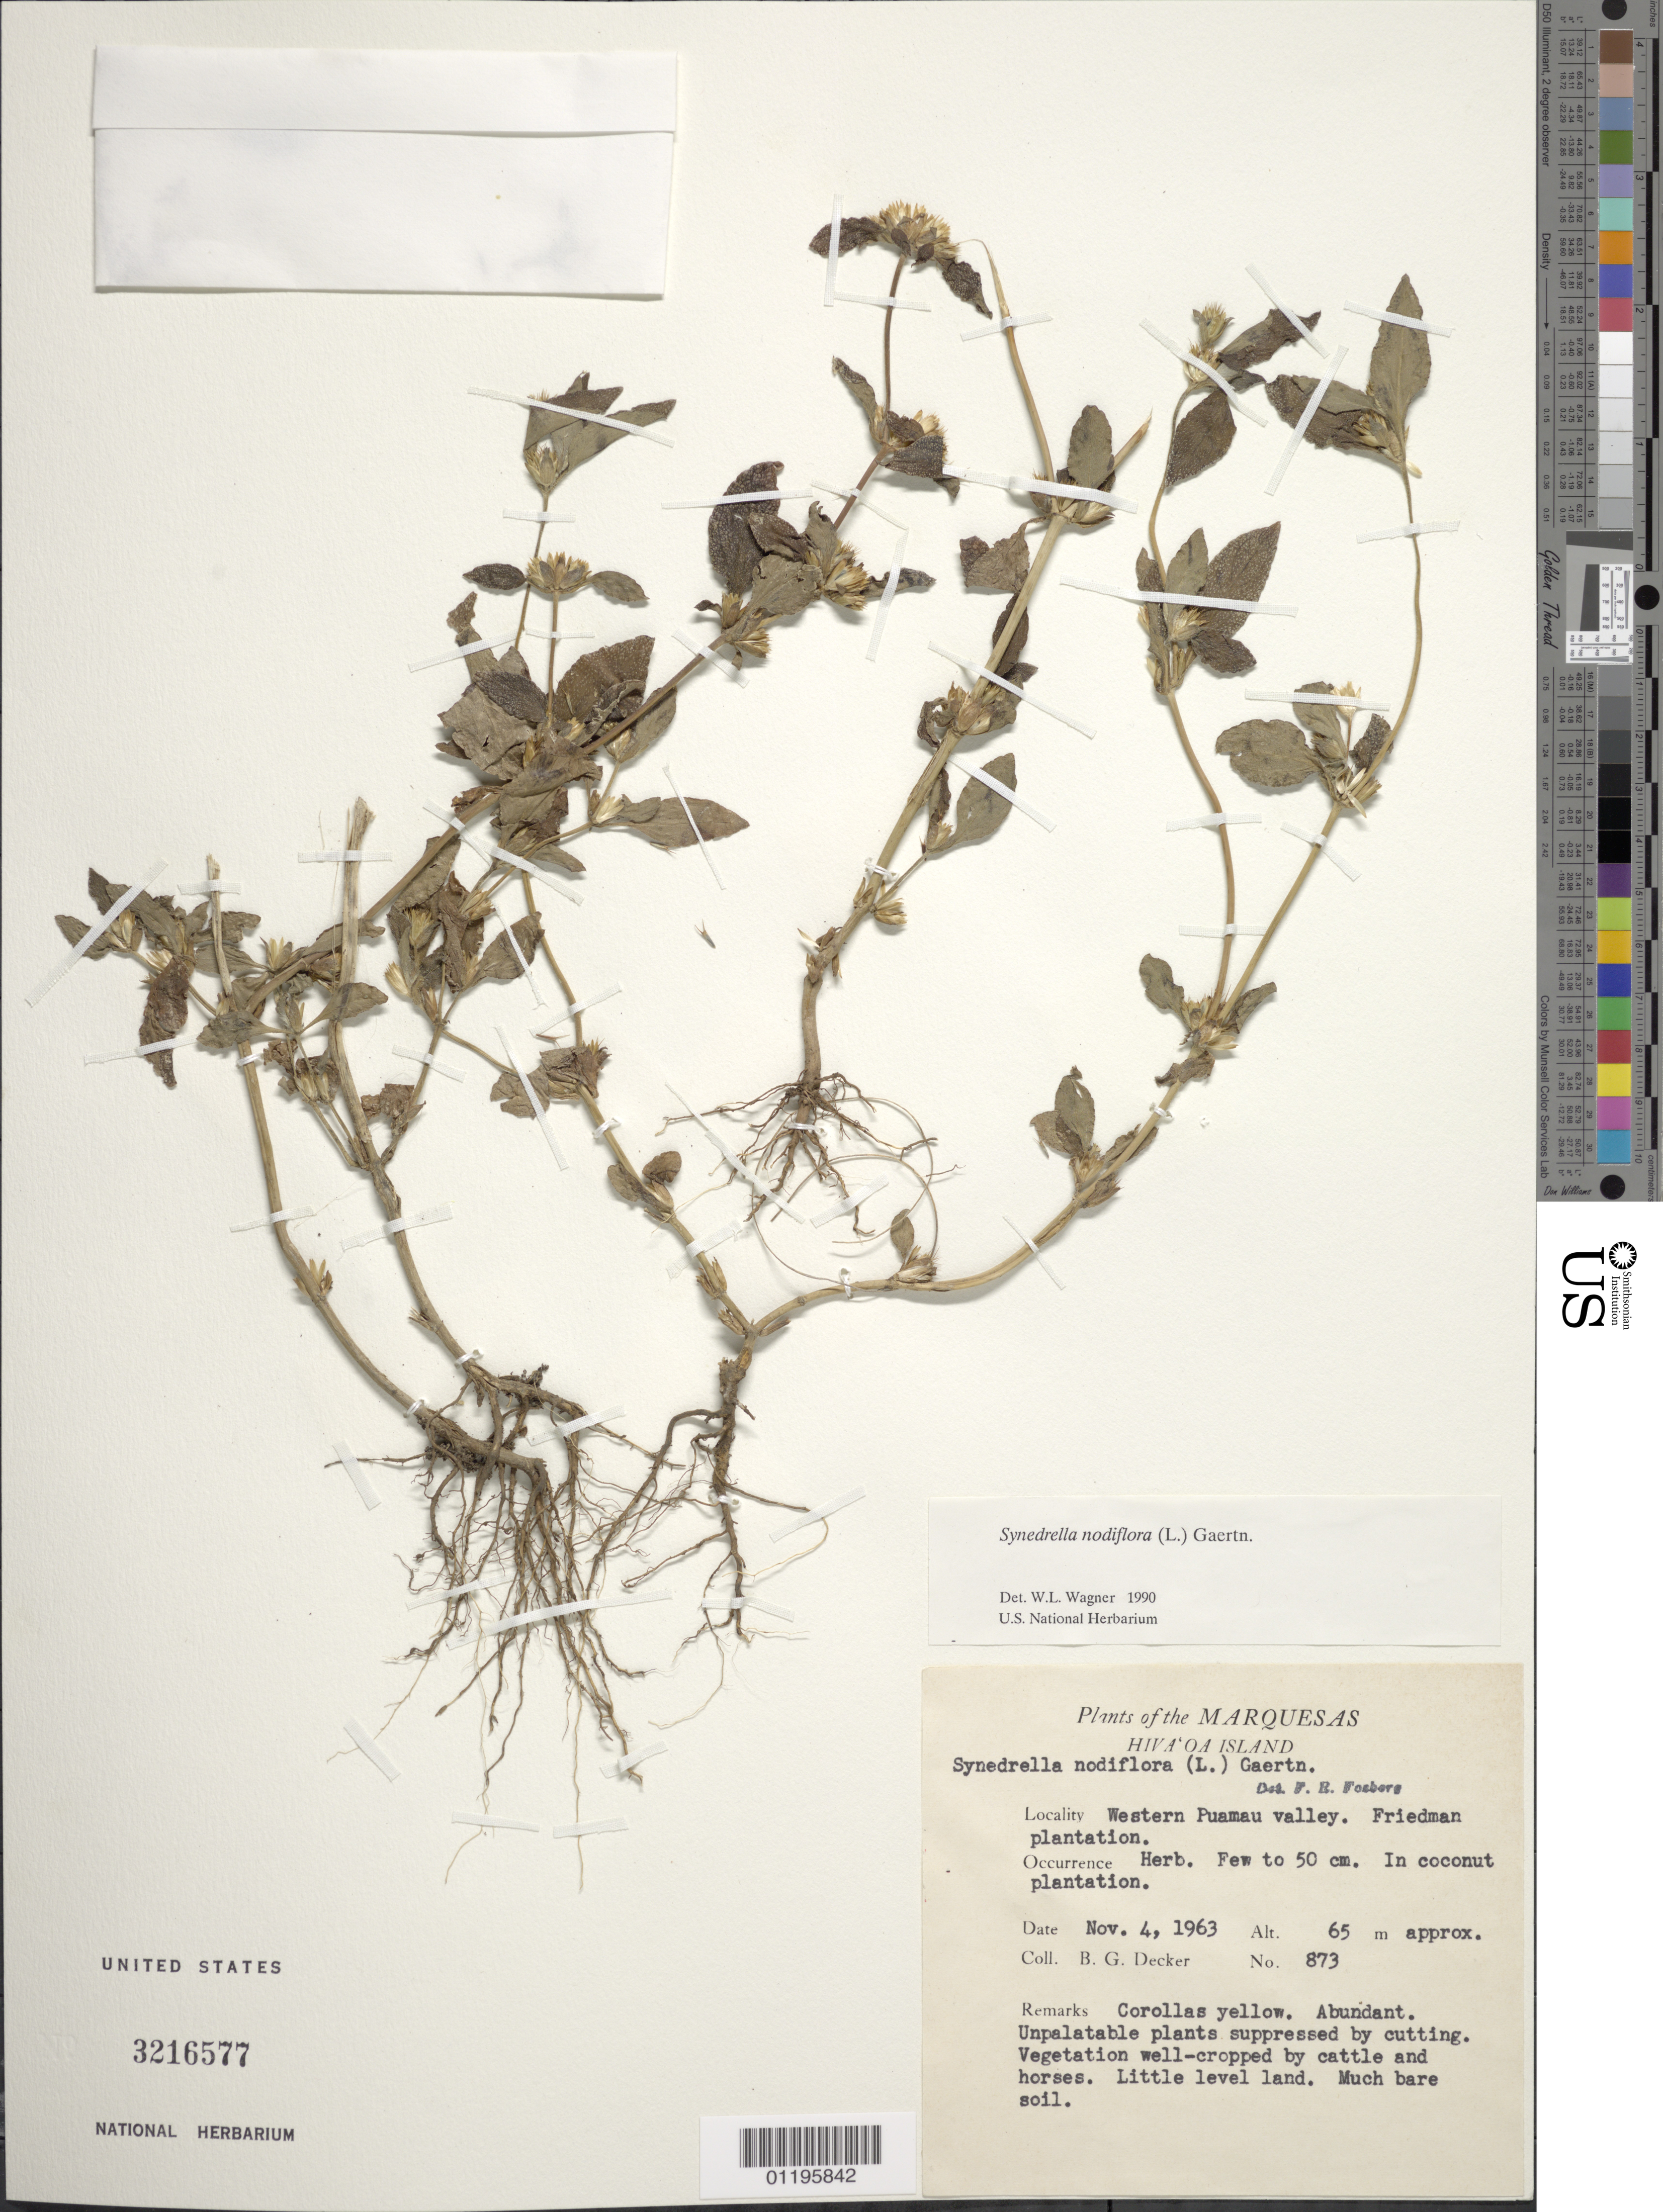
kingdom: Plantae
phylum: Tracheophyta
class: Magnoliopsida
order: Asterales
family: Asteraceae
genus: Synedrella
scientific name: Synedrella nodiflora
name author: (L.) Gaertn.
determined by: Wagner, W. L., (BOT), Smithsonian Institution - National Museum of Natural History (UNITED STATES)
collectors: B. G. Decker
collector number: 873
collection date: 1963-11-04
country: French Polynesia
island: Hiva Oa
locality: W Puamau Valley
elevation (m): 65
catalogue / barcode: US 3216577